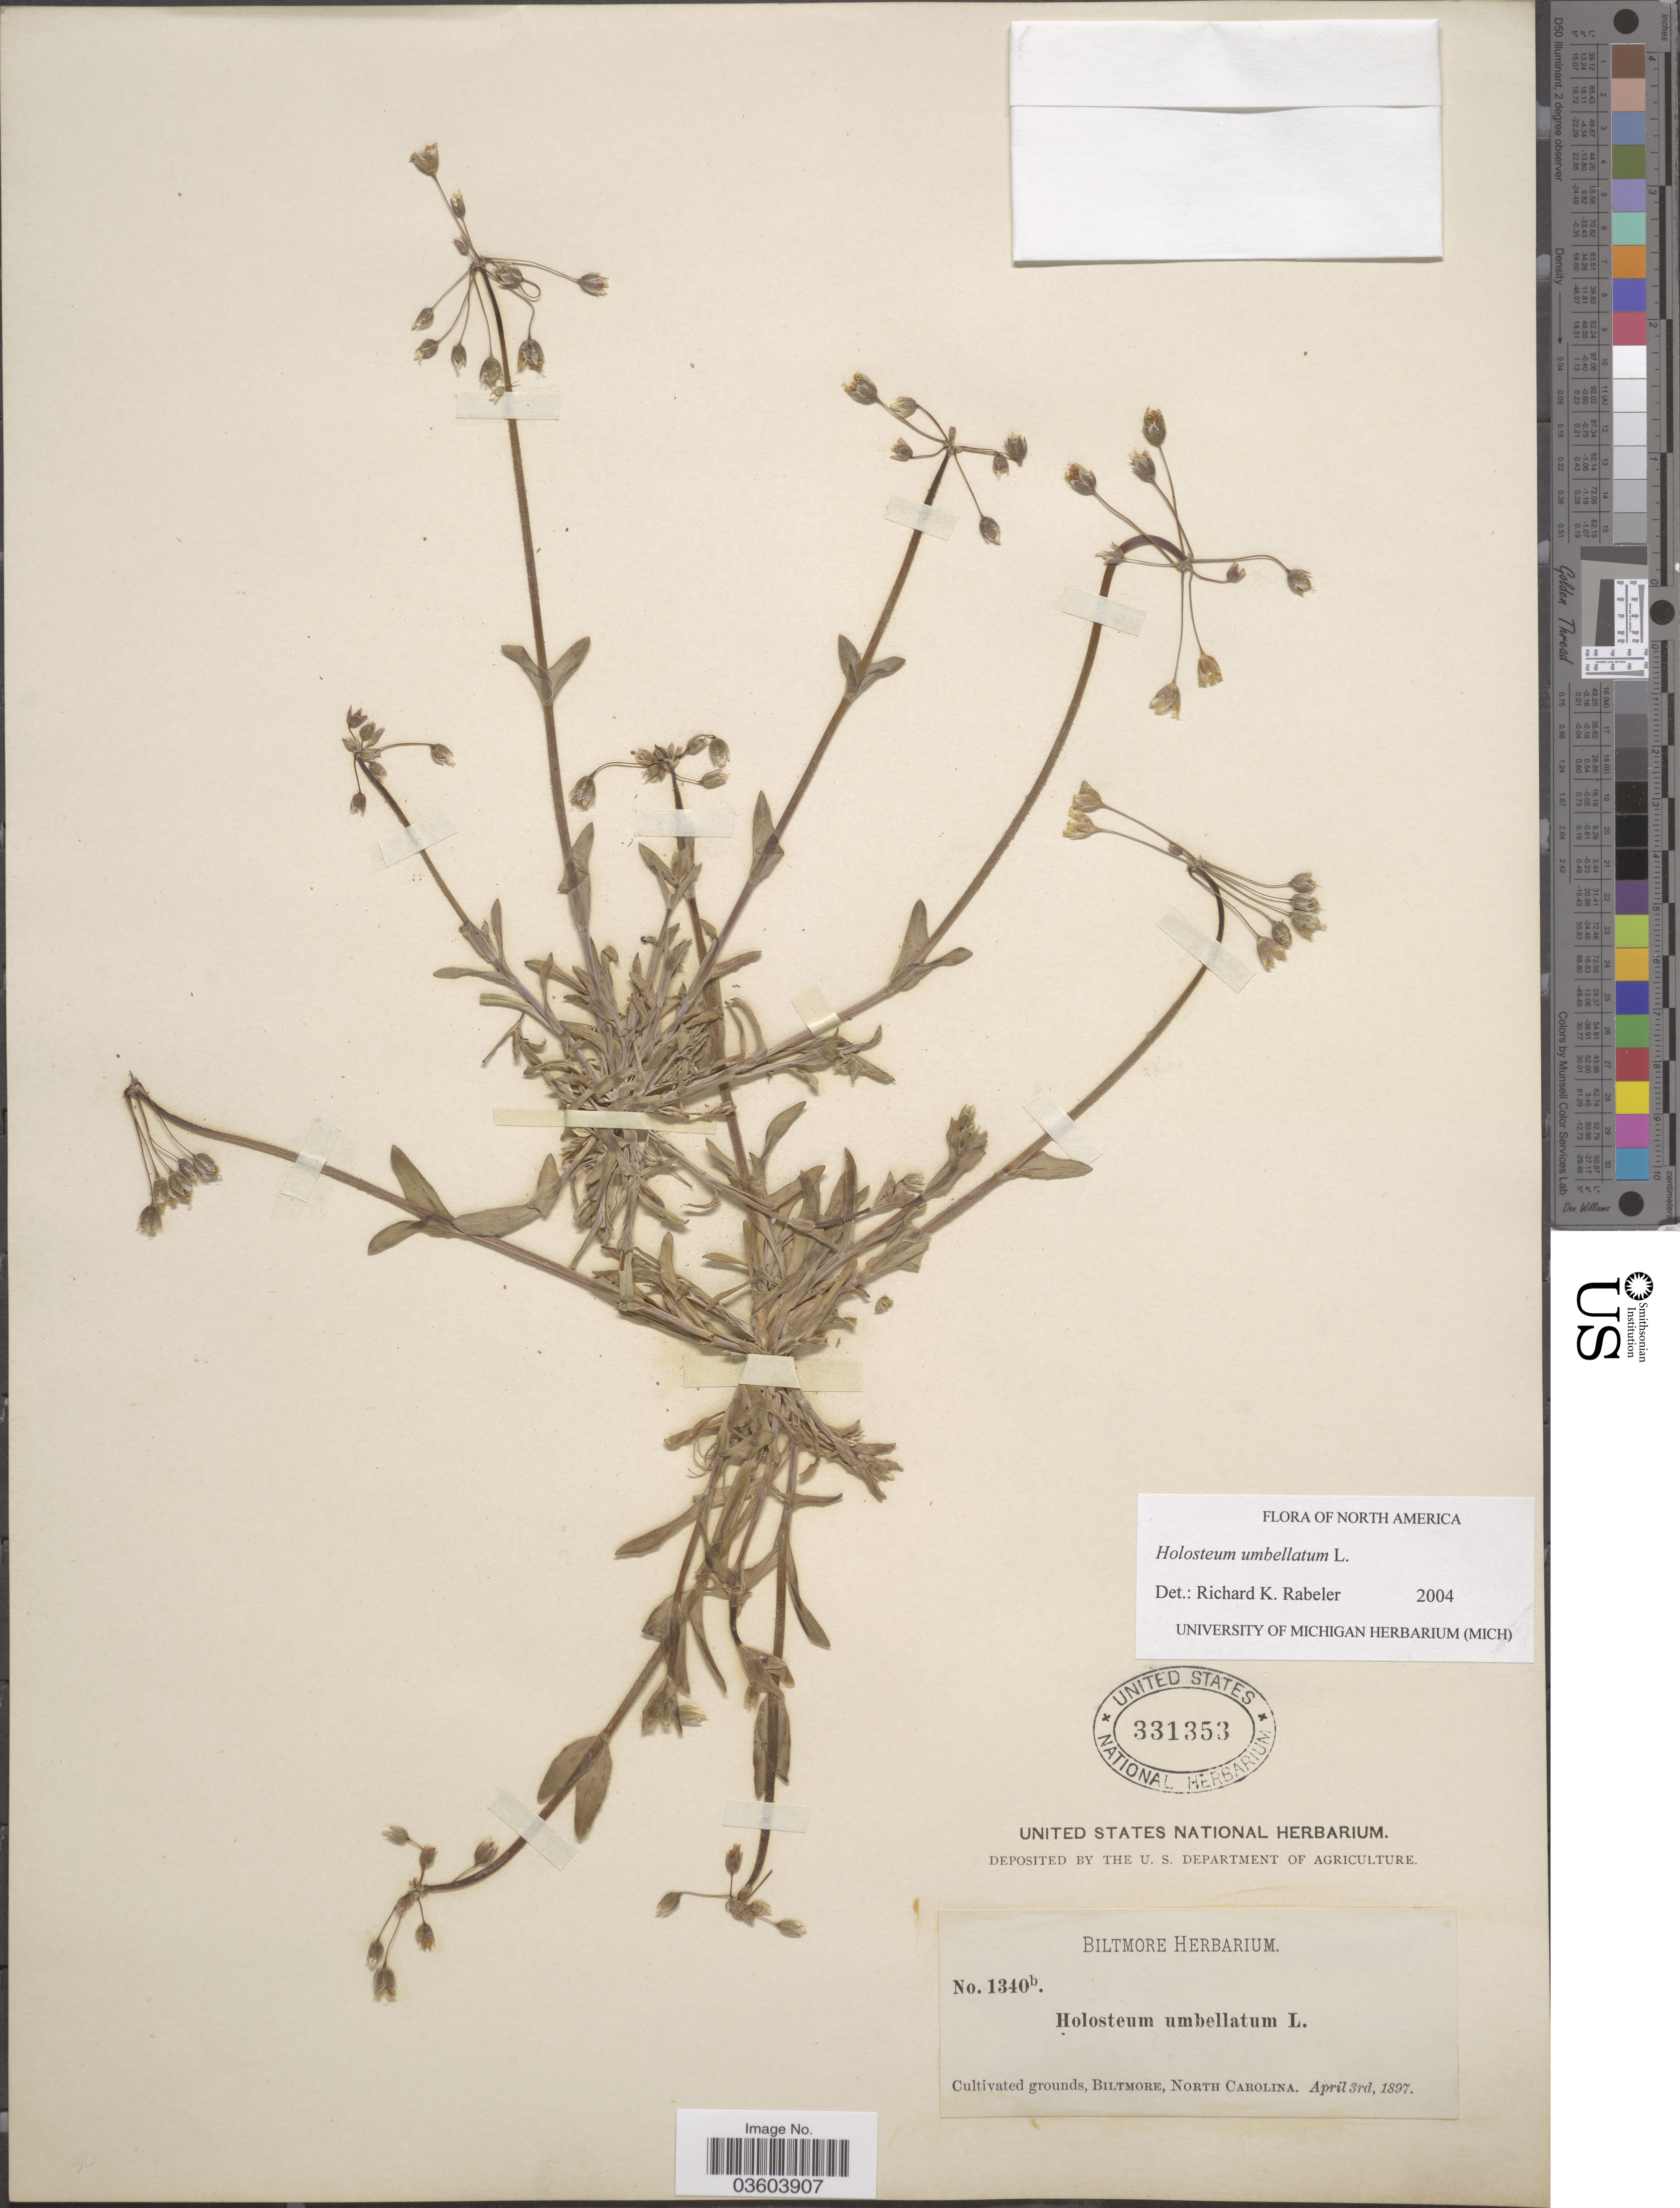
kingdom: Plantae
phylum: Tracheophyta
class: Magnoliopsida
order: Caryophyllales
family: Caryophyllaceae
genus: Holosteum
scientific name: Holosteum umbellatum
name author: L.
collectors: ex herb. Biltmore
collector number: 1340b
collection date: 1897-04-03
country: United States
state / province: North Carolina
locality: Biltmore.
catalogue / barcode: US 331353